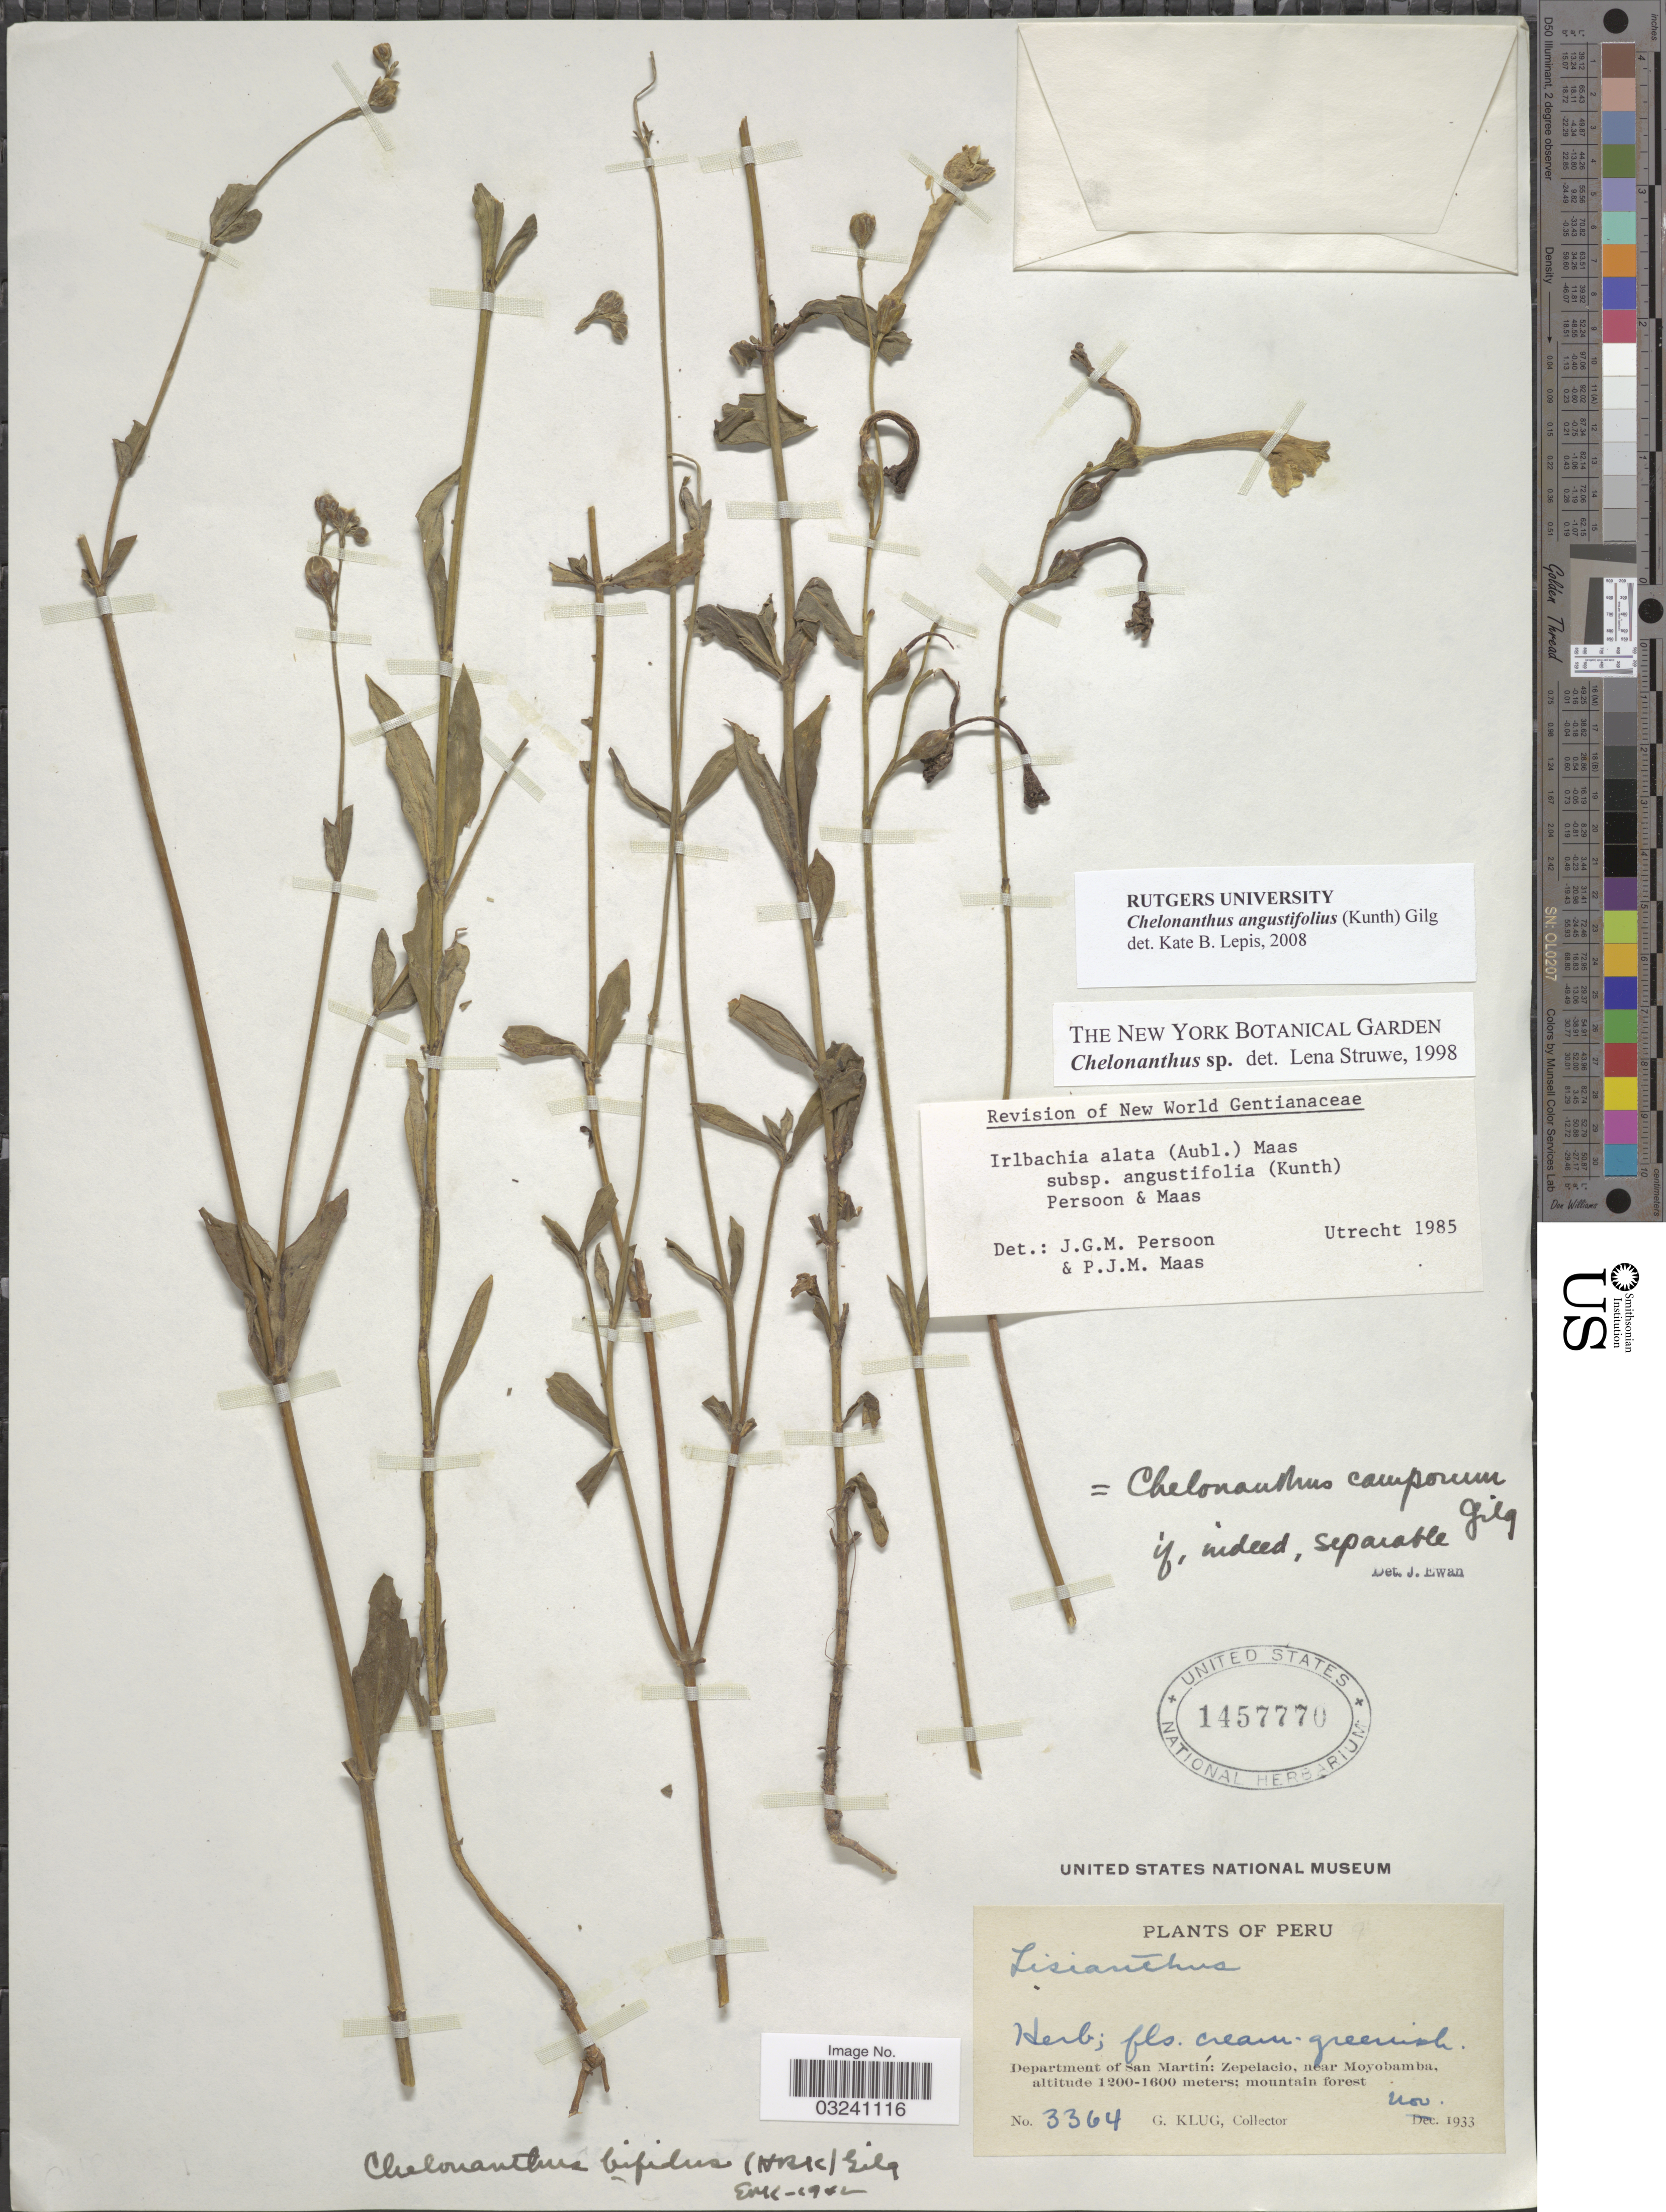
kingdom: Plantae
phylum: Tracheophyta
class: Magnoliopsida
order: Gentianales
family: Gentianaceae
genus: Chelonanthus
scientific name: Chelonanthus angustifolius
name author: (Kunth) Gilg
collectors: G. Klug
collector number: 3364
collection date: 1933-11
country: Peru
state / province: San Martín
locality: Zepelacio, near Moyobamba.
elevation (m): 1200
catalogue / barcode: US 1457770